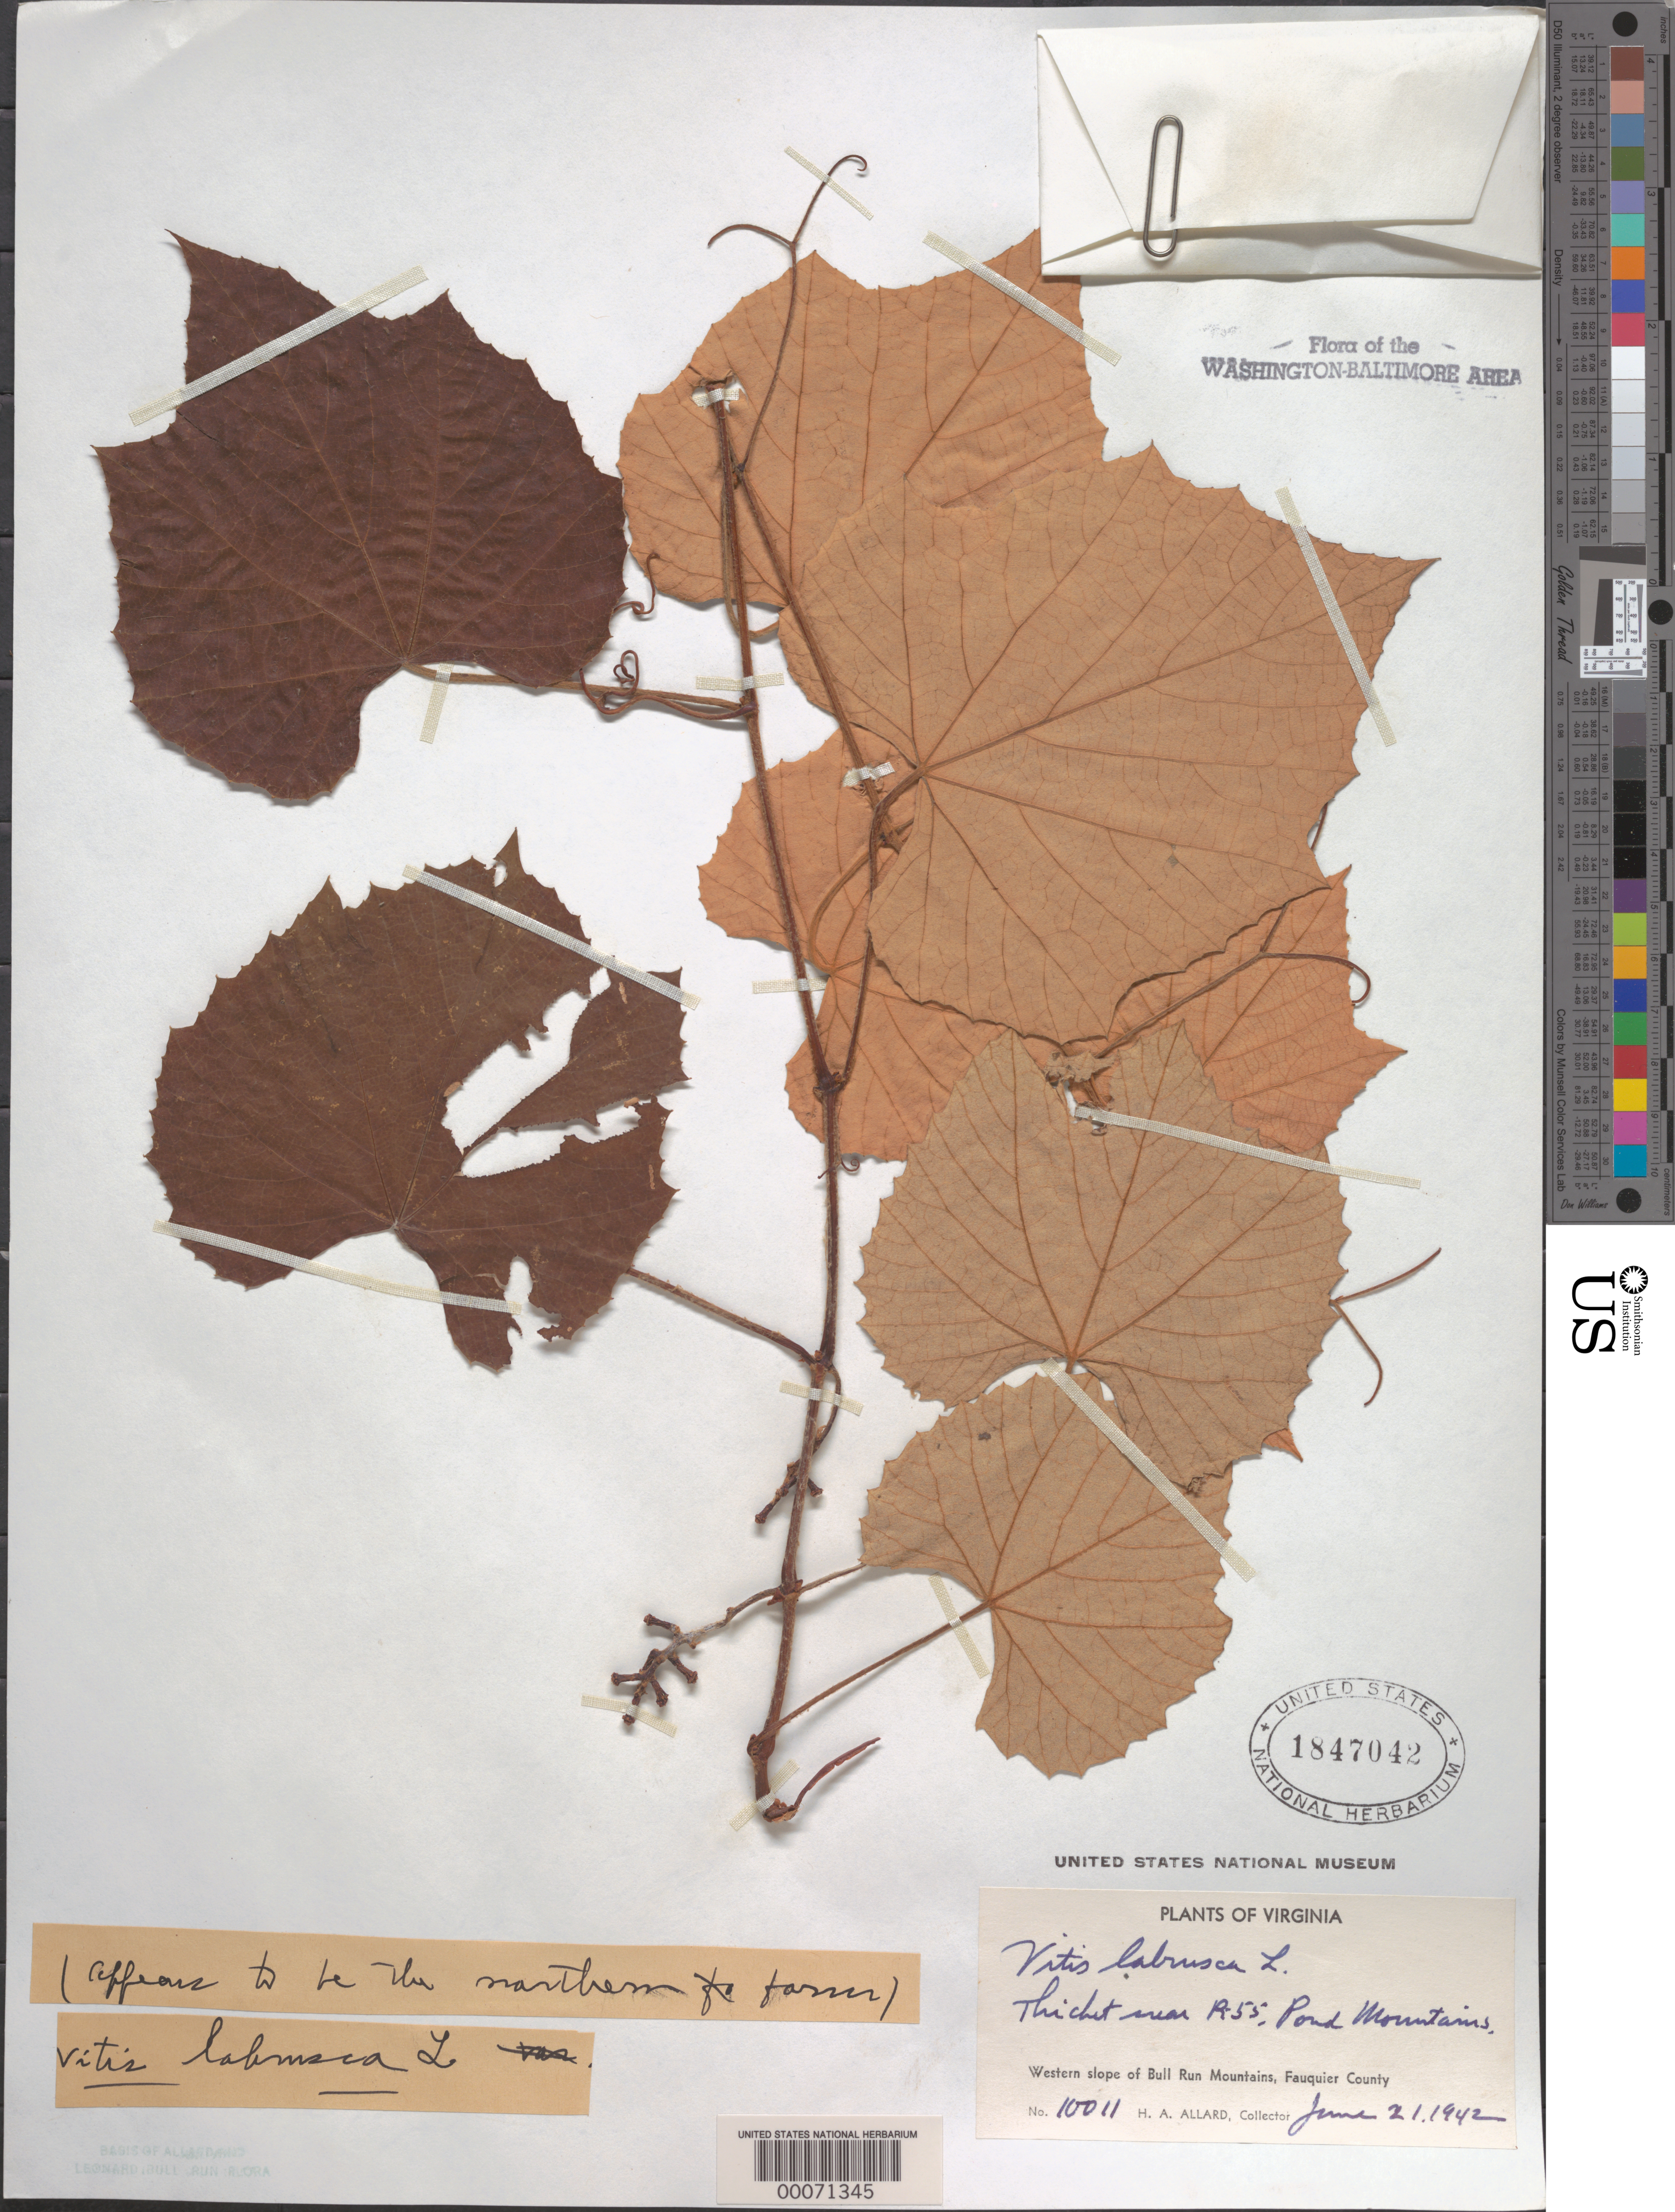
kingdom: Plantae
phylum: Tracheophyta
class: Magnoliopsida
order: Vitales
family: Vitaceae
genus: Vitis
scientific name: Vitis labrusca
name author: L.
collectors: H. A. Allard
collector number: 10011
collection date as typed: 21 Jun 1942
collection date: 1942-06-21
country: United States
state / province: Virginia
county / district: Fauquier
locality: Route 55, Pond Mountains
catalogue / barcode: US 1847042